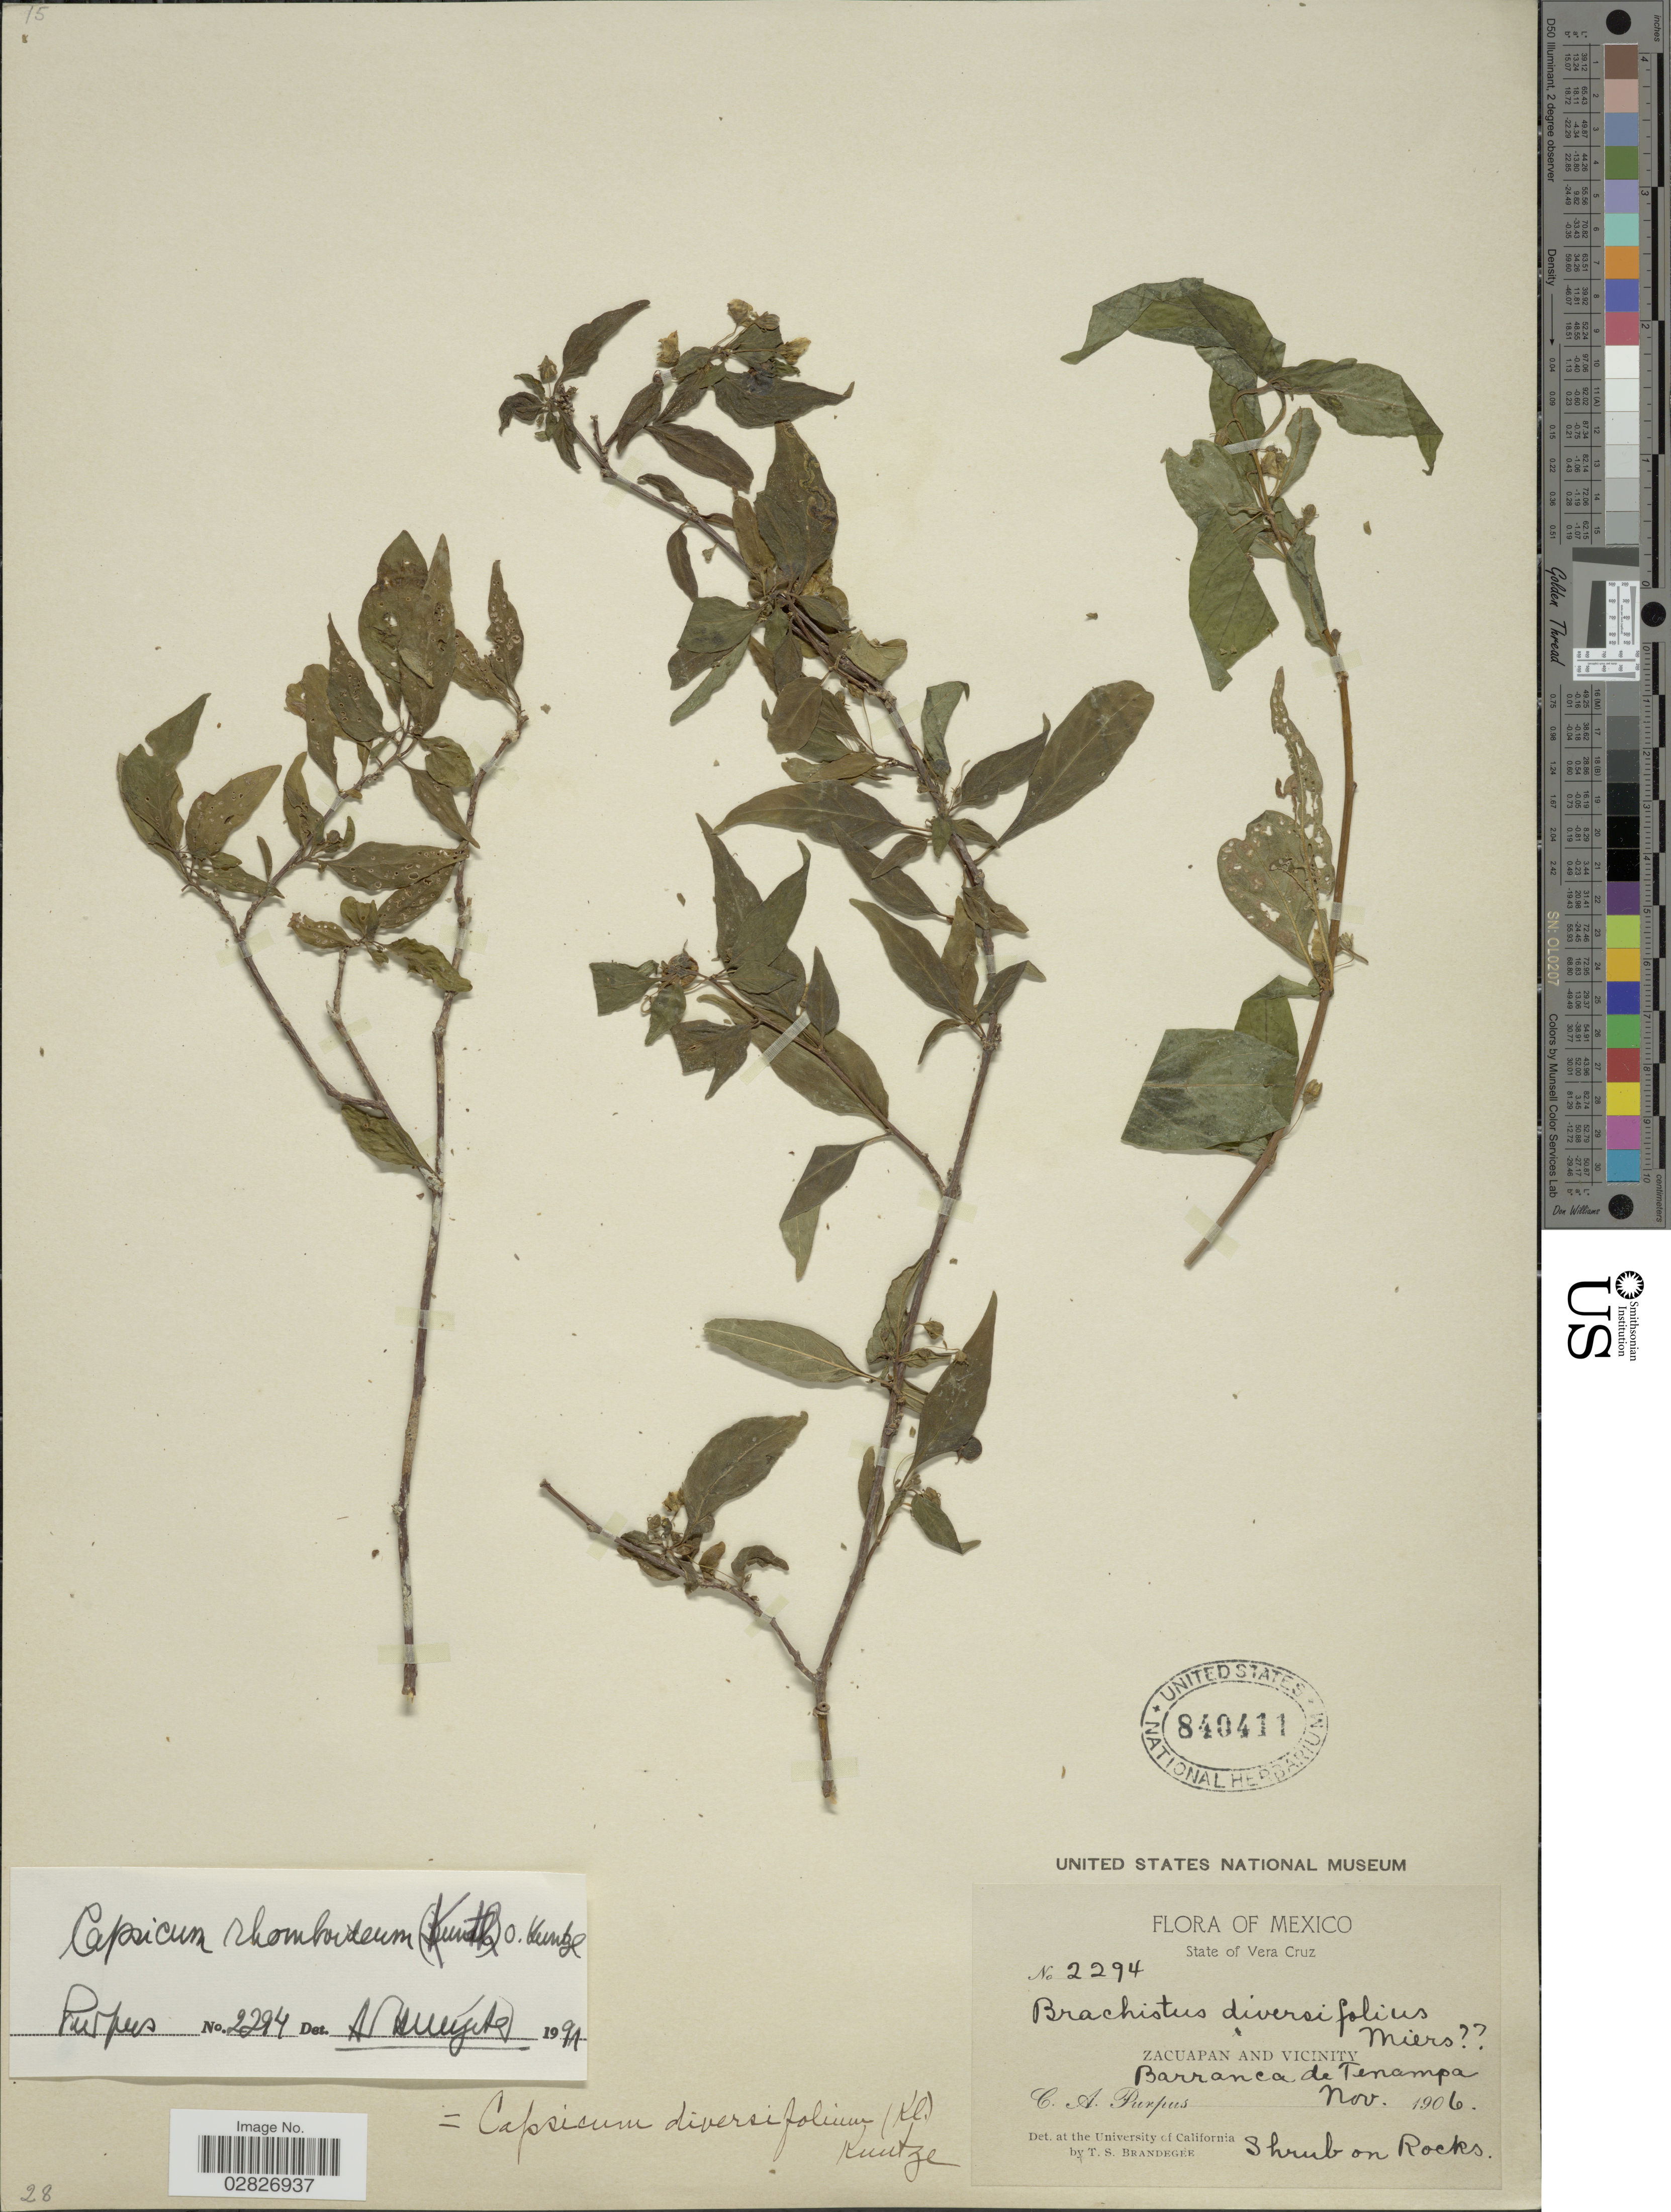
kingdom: Plantae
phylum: Tracheophyta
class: Magnoliopsida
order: Solanales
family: Solanaceae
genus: Capsicum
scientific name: Capsicum rhomboideum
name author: (Humb. & Bonpl. ex Dunal) Kuntze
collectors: C. A. Purpus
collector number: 2294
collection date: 1906-11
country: Mexico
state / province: Veracruz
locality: State of Vera Cruz, Zacuapan and Vicinity, Barranca de Tenampa.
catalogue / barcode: US 840411